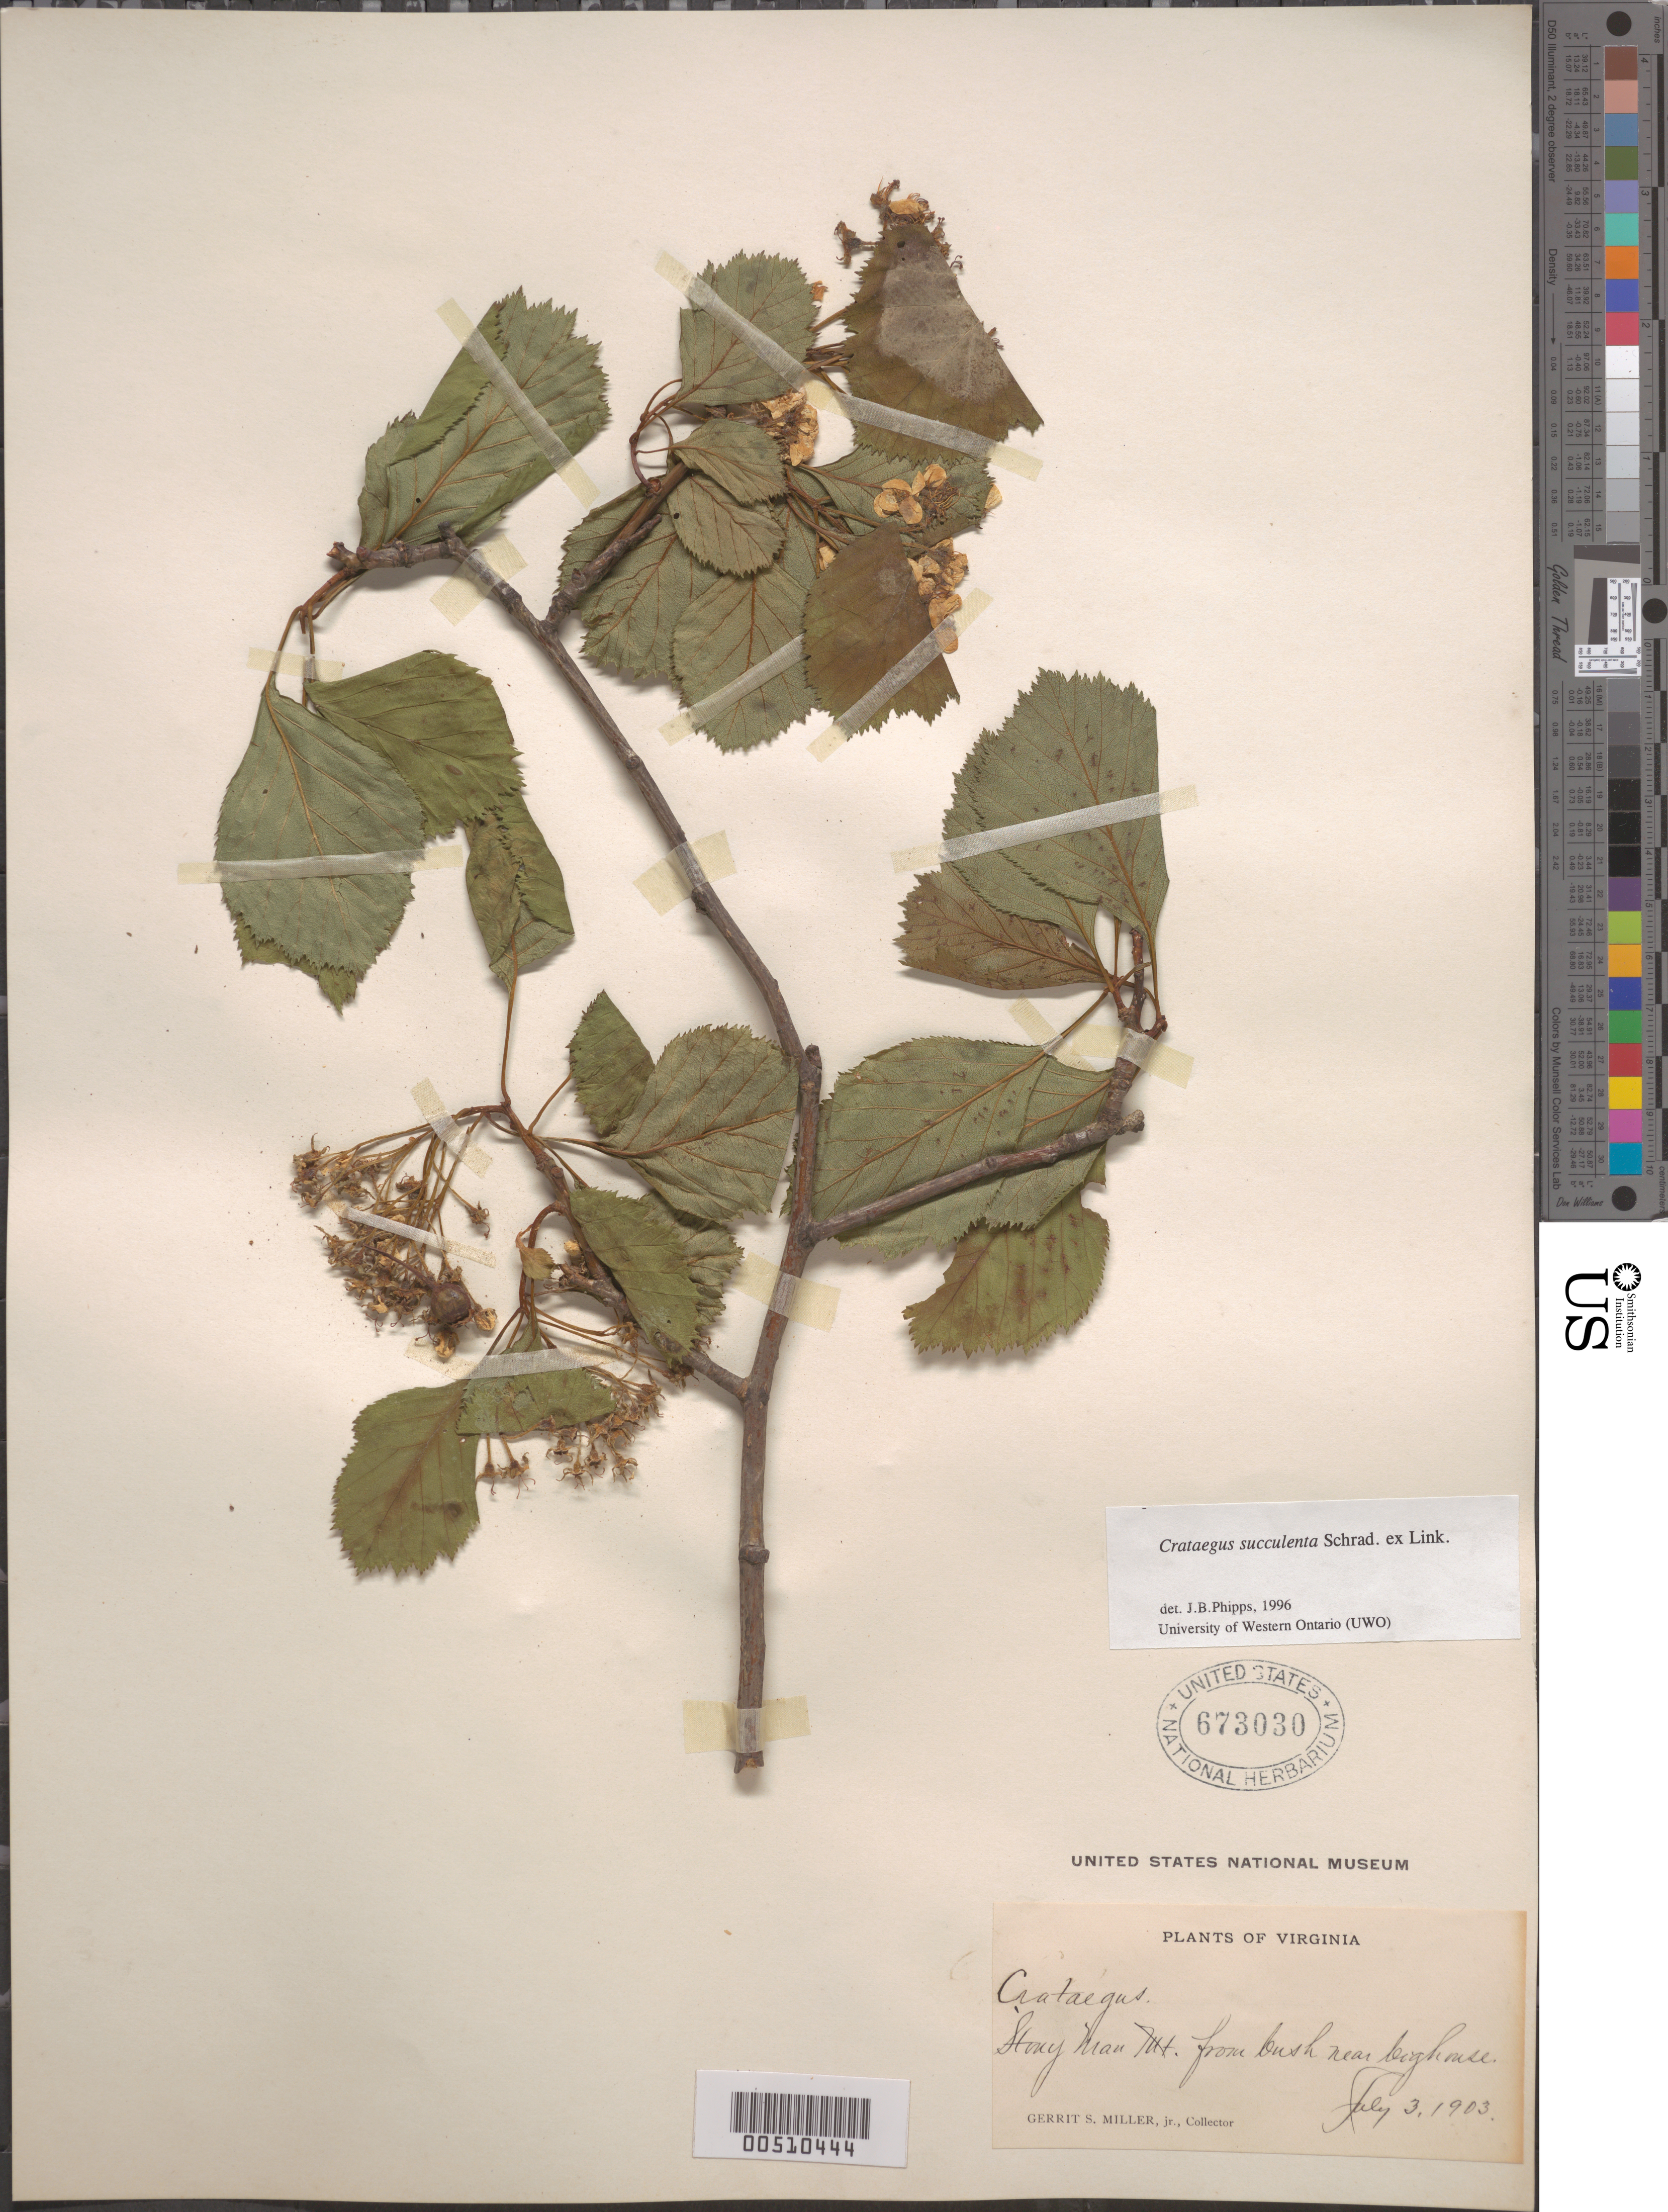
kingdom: Plantae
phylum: Tracheophyta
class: Magnoliopsida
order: Rosales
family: Rosaceae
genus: Crataegus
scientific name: Crataegus succulenta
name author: Schrad. ex Link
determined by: Phipps, James B., (UWO), University of Western Ontario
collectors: G. S. Miller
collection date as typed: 03 Jul 1903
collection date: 1903-07-03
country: United States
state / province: Virginia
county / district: Page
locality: Stony Man Mtn. from bush near big house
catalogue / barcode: US 673030